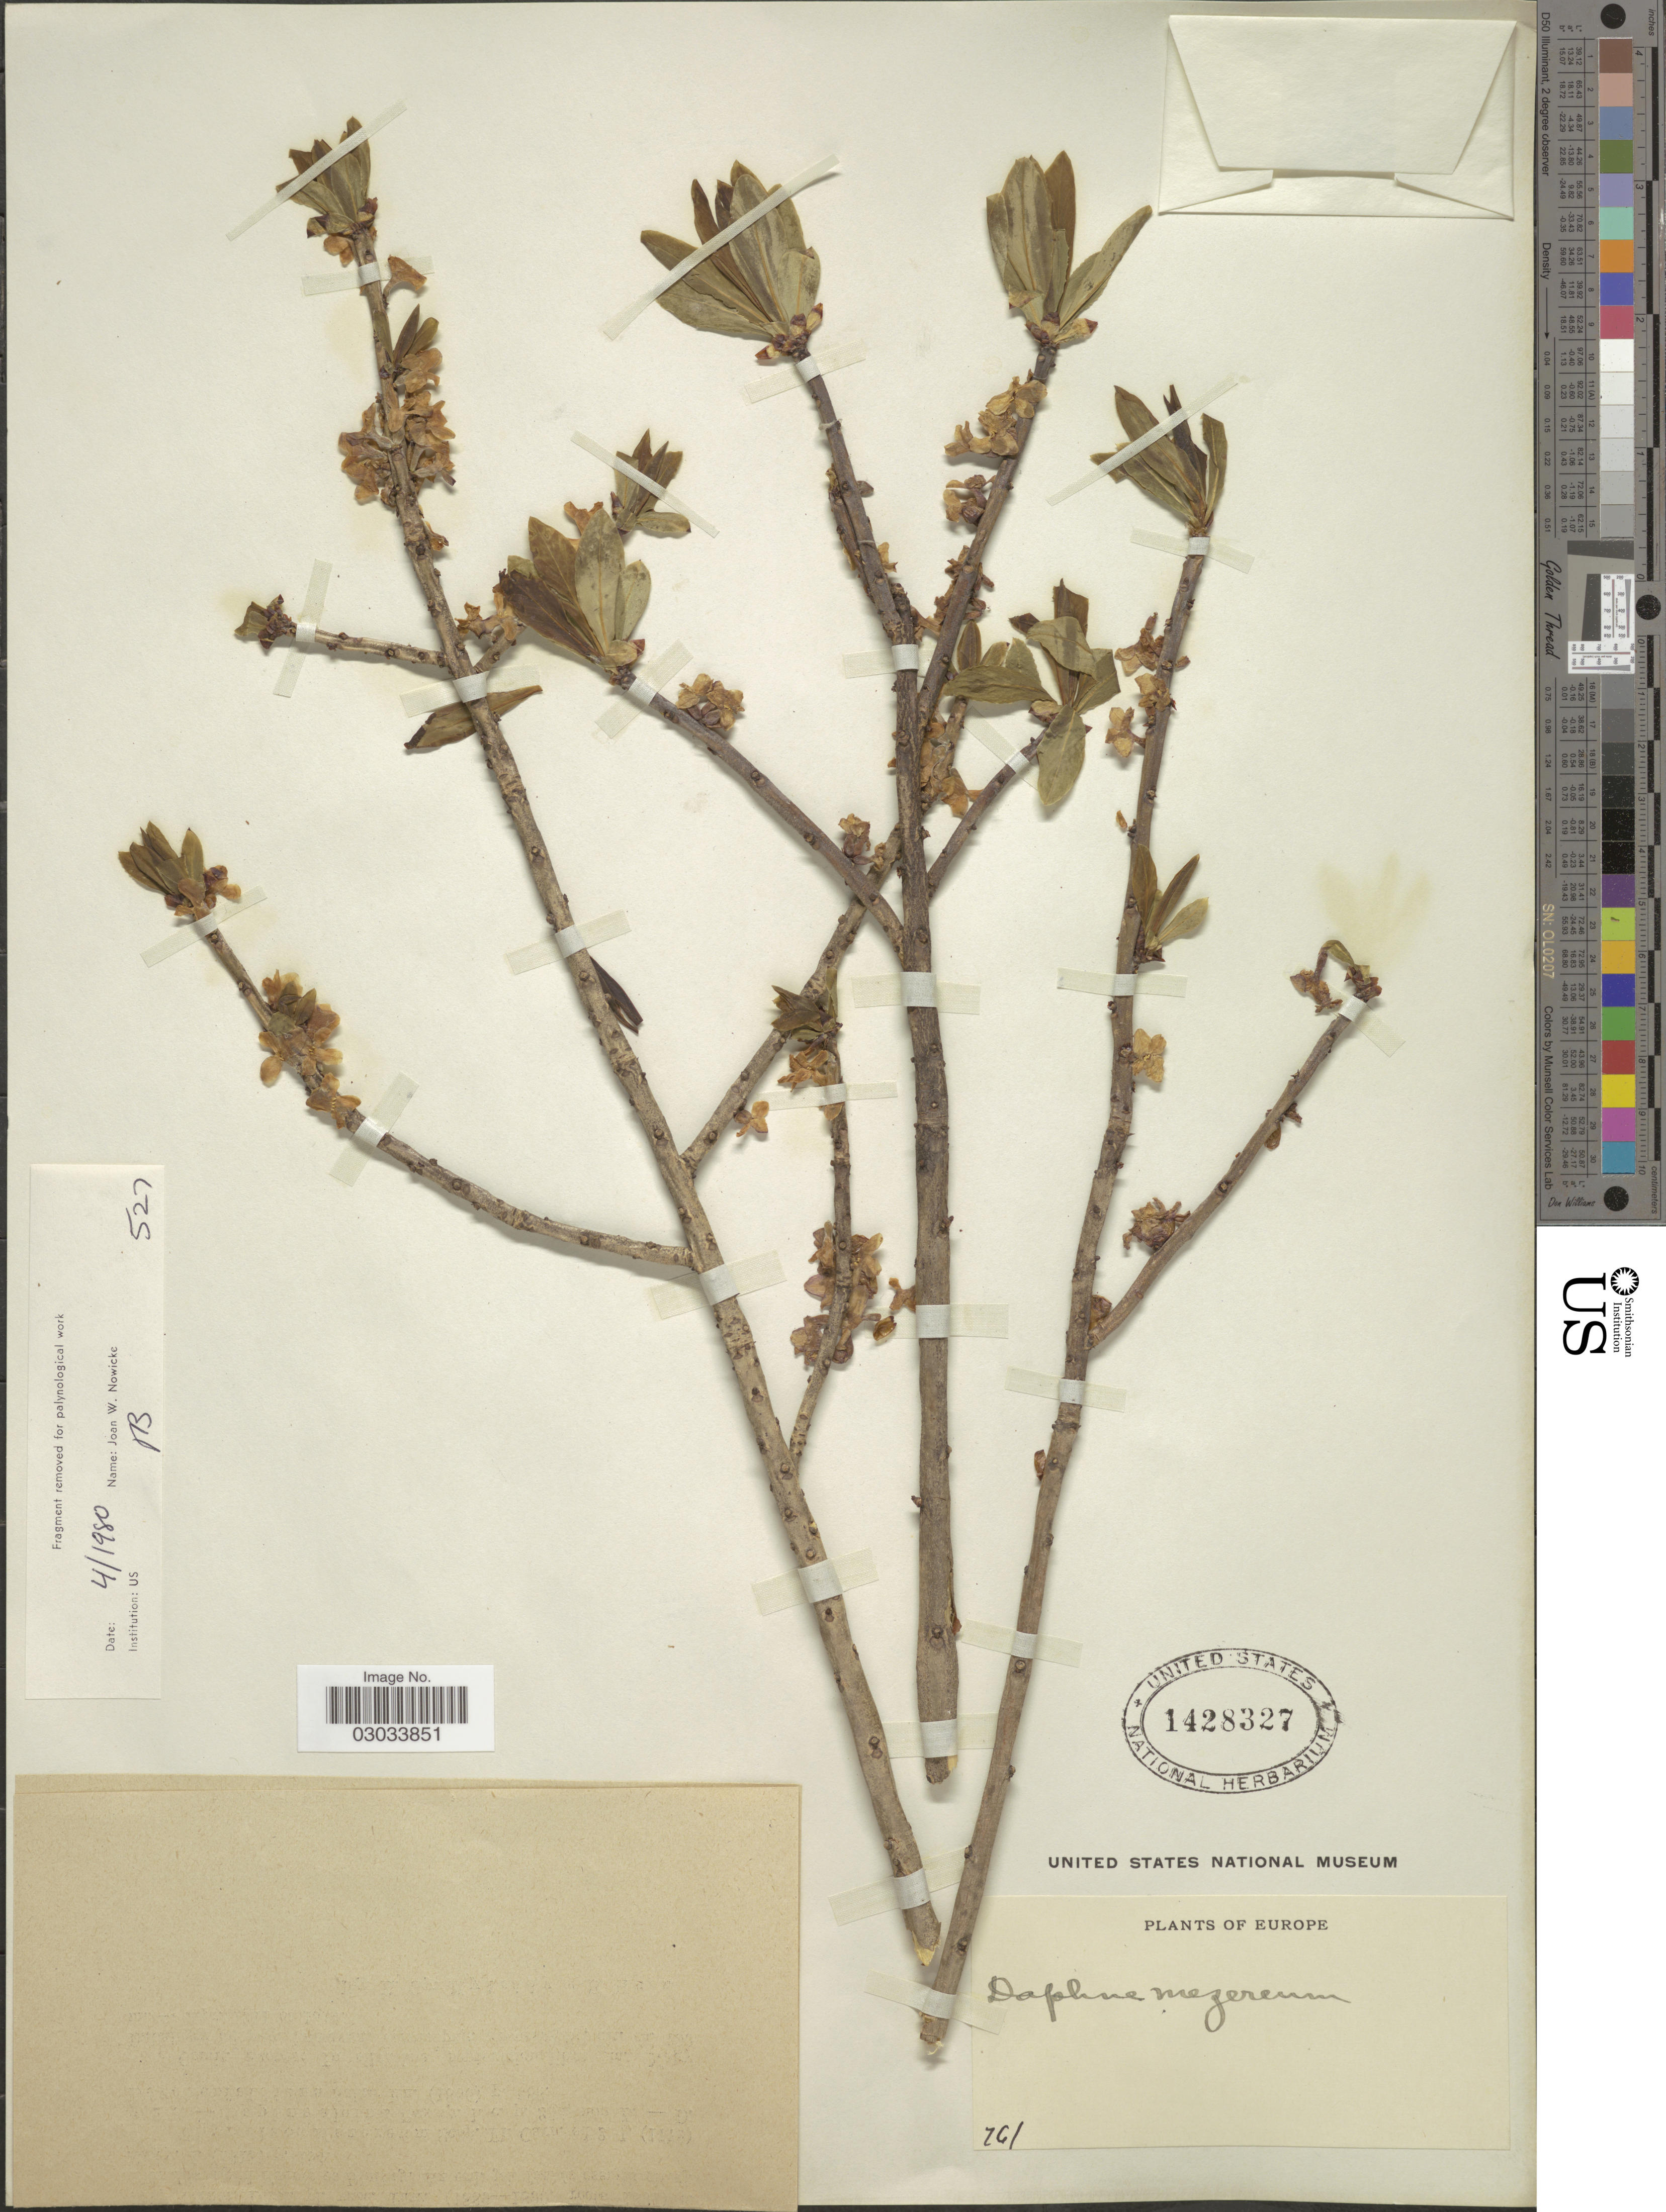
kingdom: Plantae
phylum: Tracheophyta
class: Magnoliopsida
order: Malvales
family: Thymelaeaceae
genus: Daphne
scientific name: Daphne mezereum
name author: L.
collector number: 761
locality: Europe.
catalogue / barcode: US 1428327